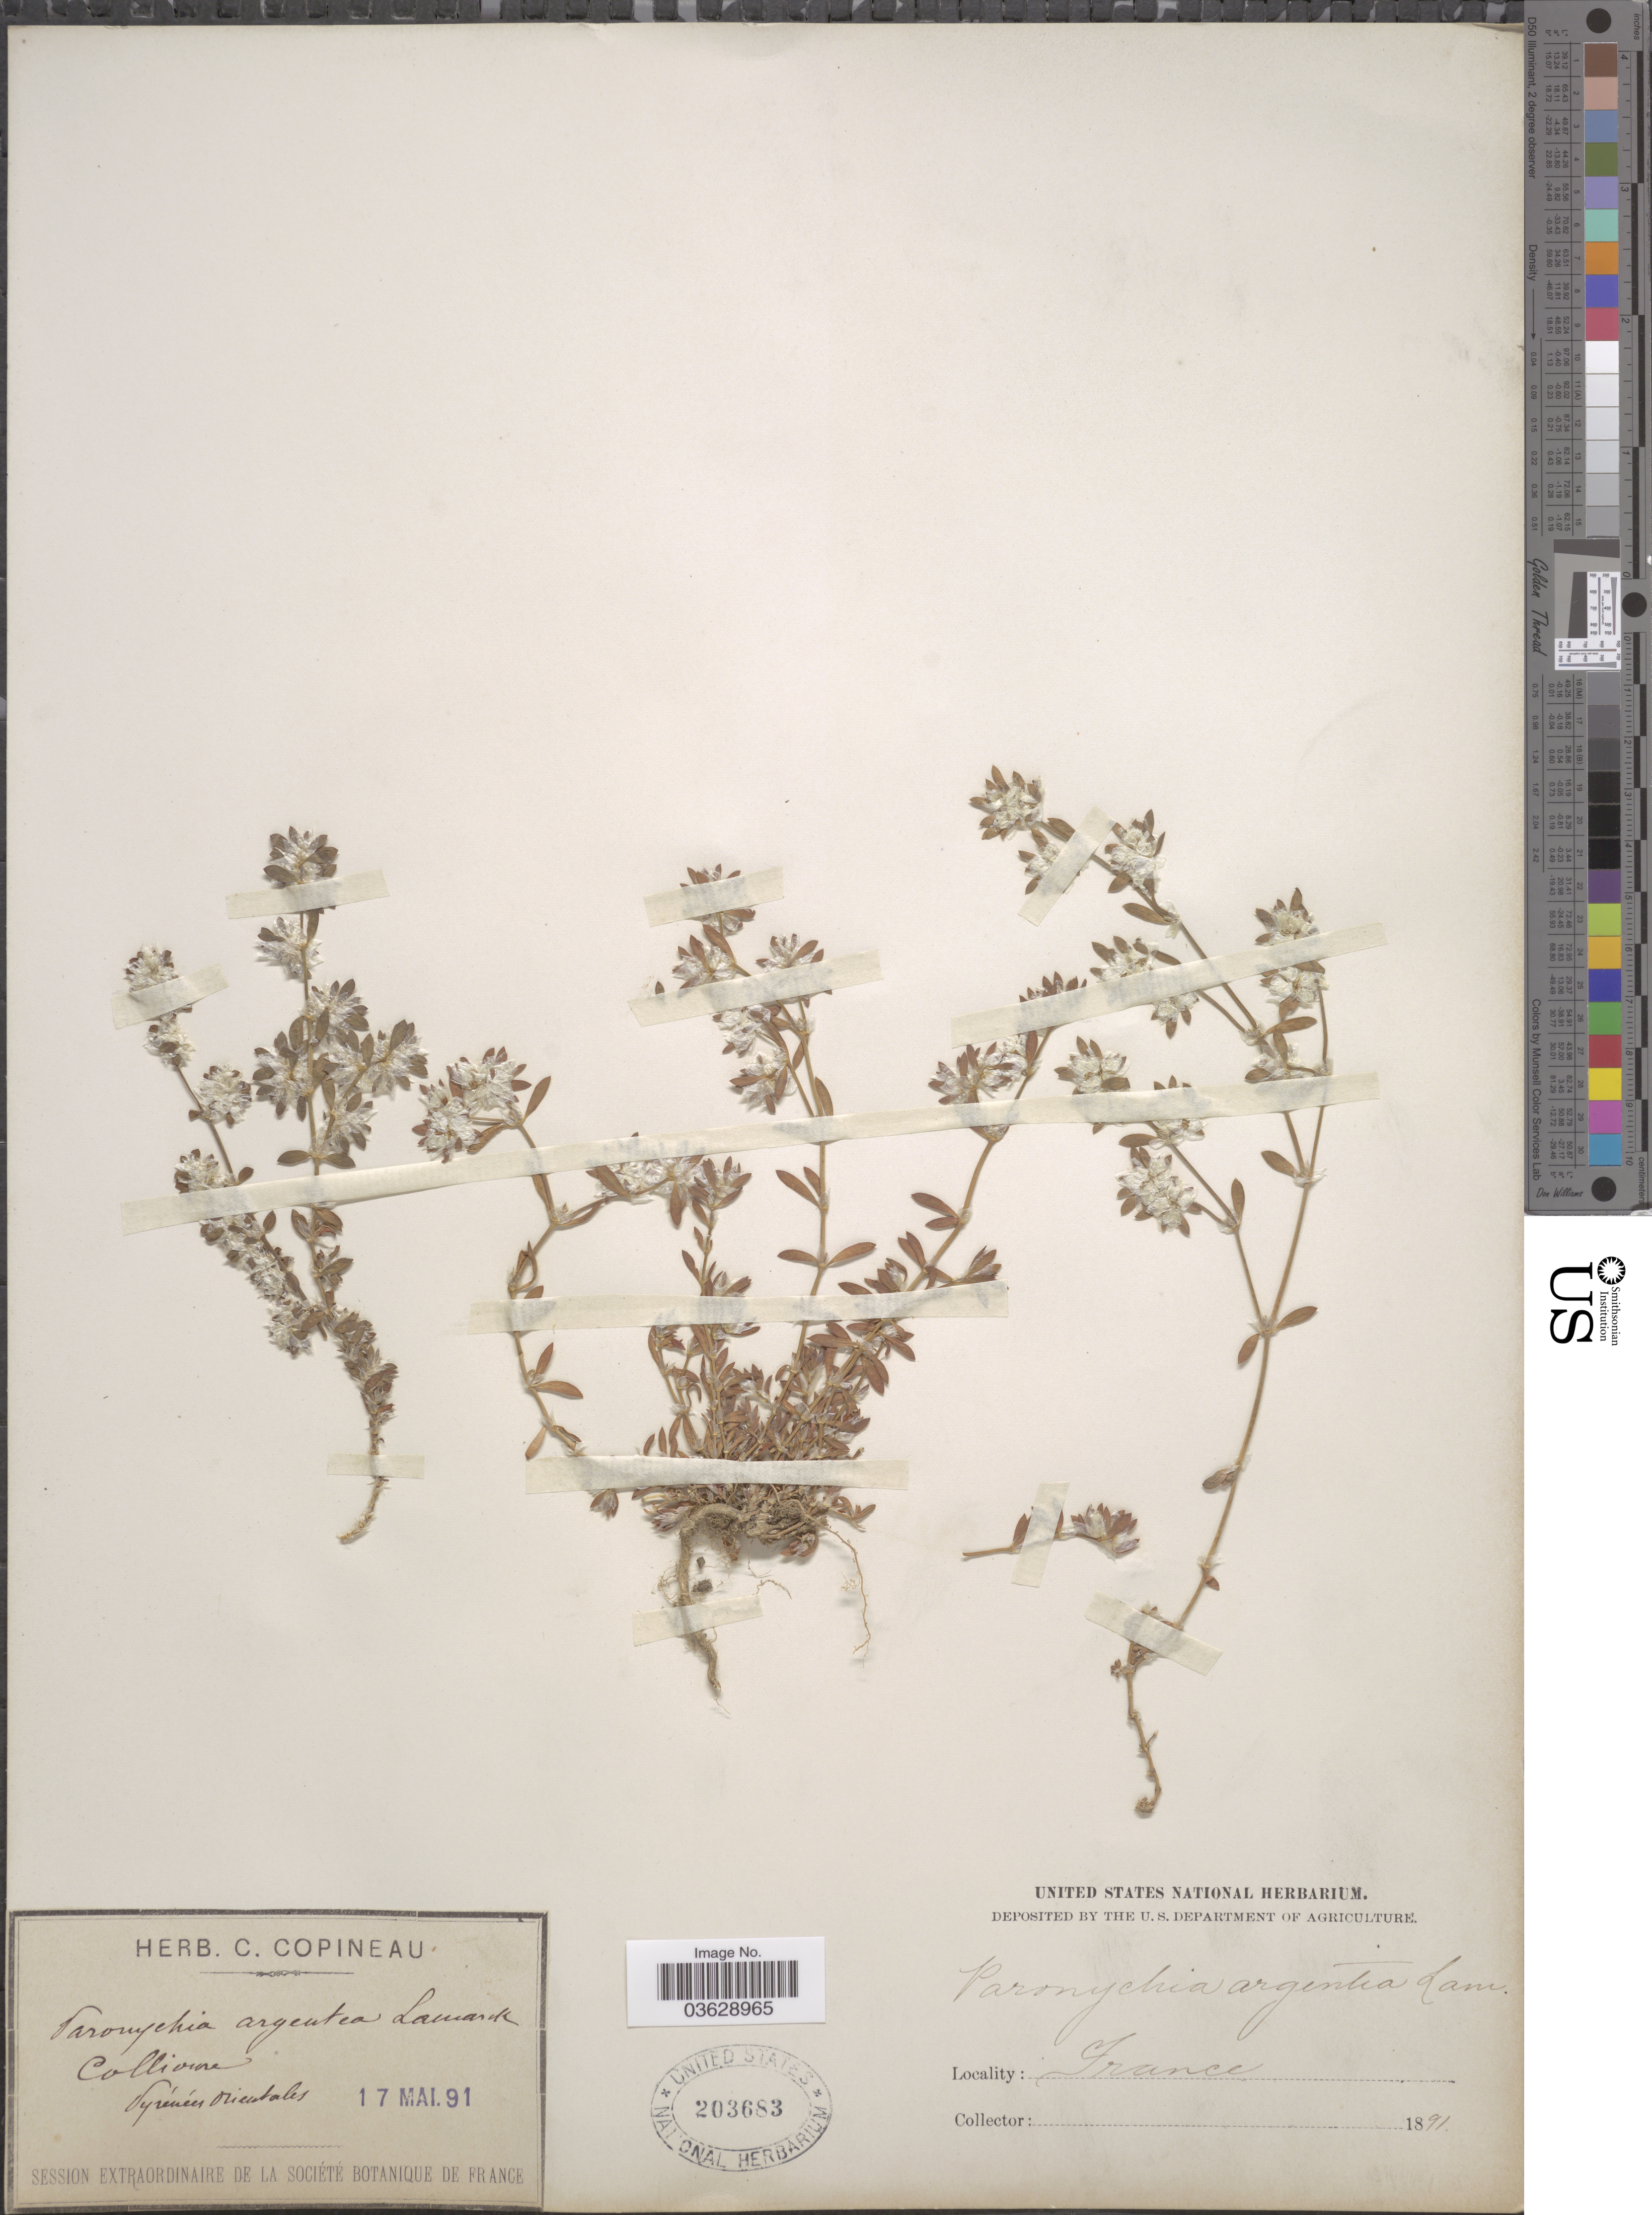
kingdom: Plantae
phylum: Tracheophyta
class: Magnoliopsida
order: Caryophyllales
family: Caryophyllaceae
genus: Paronychia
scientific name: Paronychia argentea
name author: Lam.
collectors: ex herb. C. Copineau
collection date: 1891-05-17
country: France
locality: Collioure. Pyrénées orientales.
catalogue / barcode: US 203683